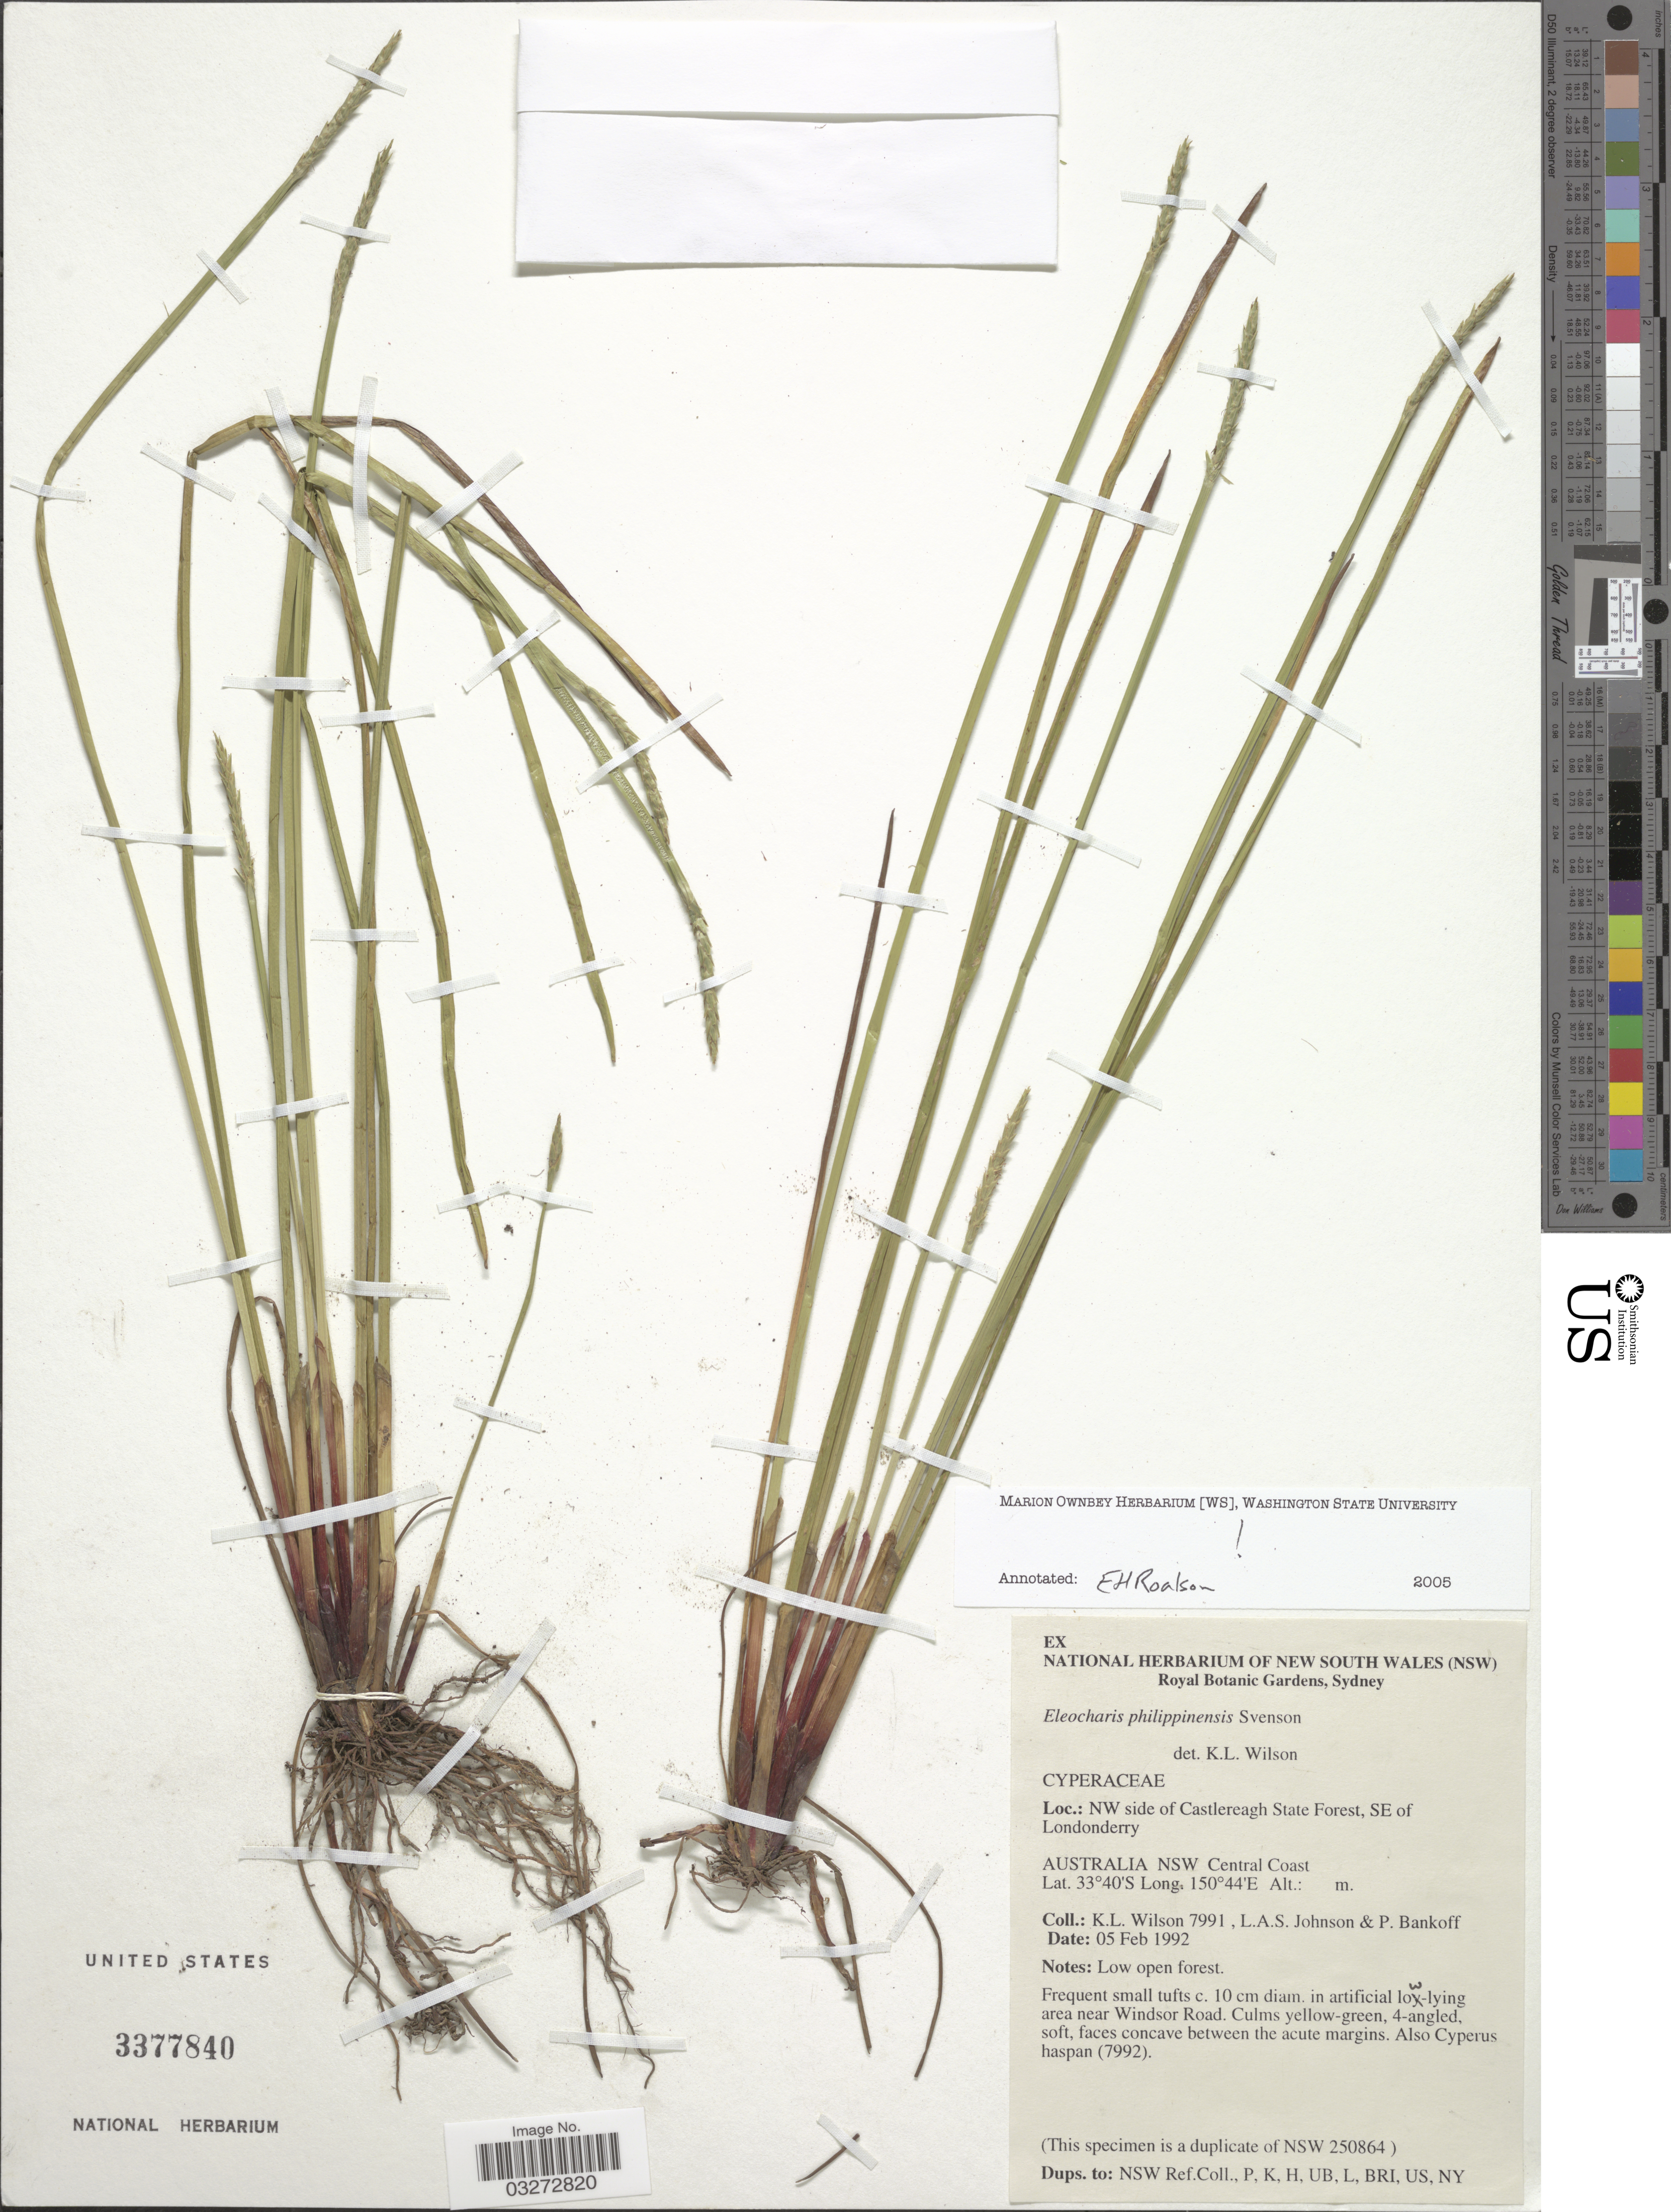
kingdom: Plantae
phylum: Tracheophyta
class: Liliopsida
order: Poales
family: Cyperaceae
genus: Eleocharis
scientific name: Eleocharis philippinensis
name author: Svenson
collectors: K. L. Wilson, L. A. S. Johnson & P. Bankoff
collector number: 7991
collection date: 1992-02-05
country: Australia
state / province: New South Wales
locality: NW side of Castlereagh State Forest, SE of Londonderry. NSW Central Coast.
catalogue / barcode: US 3377840